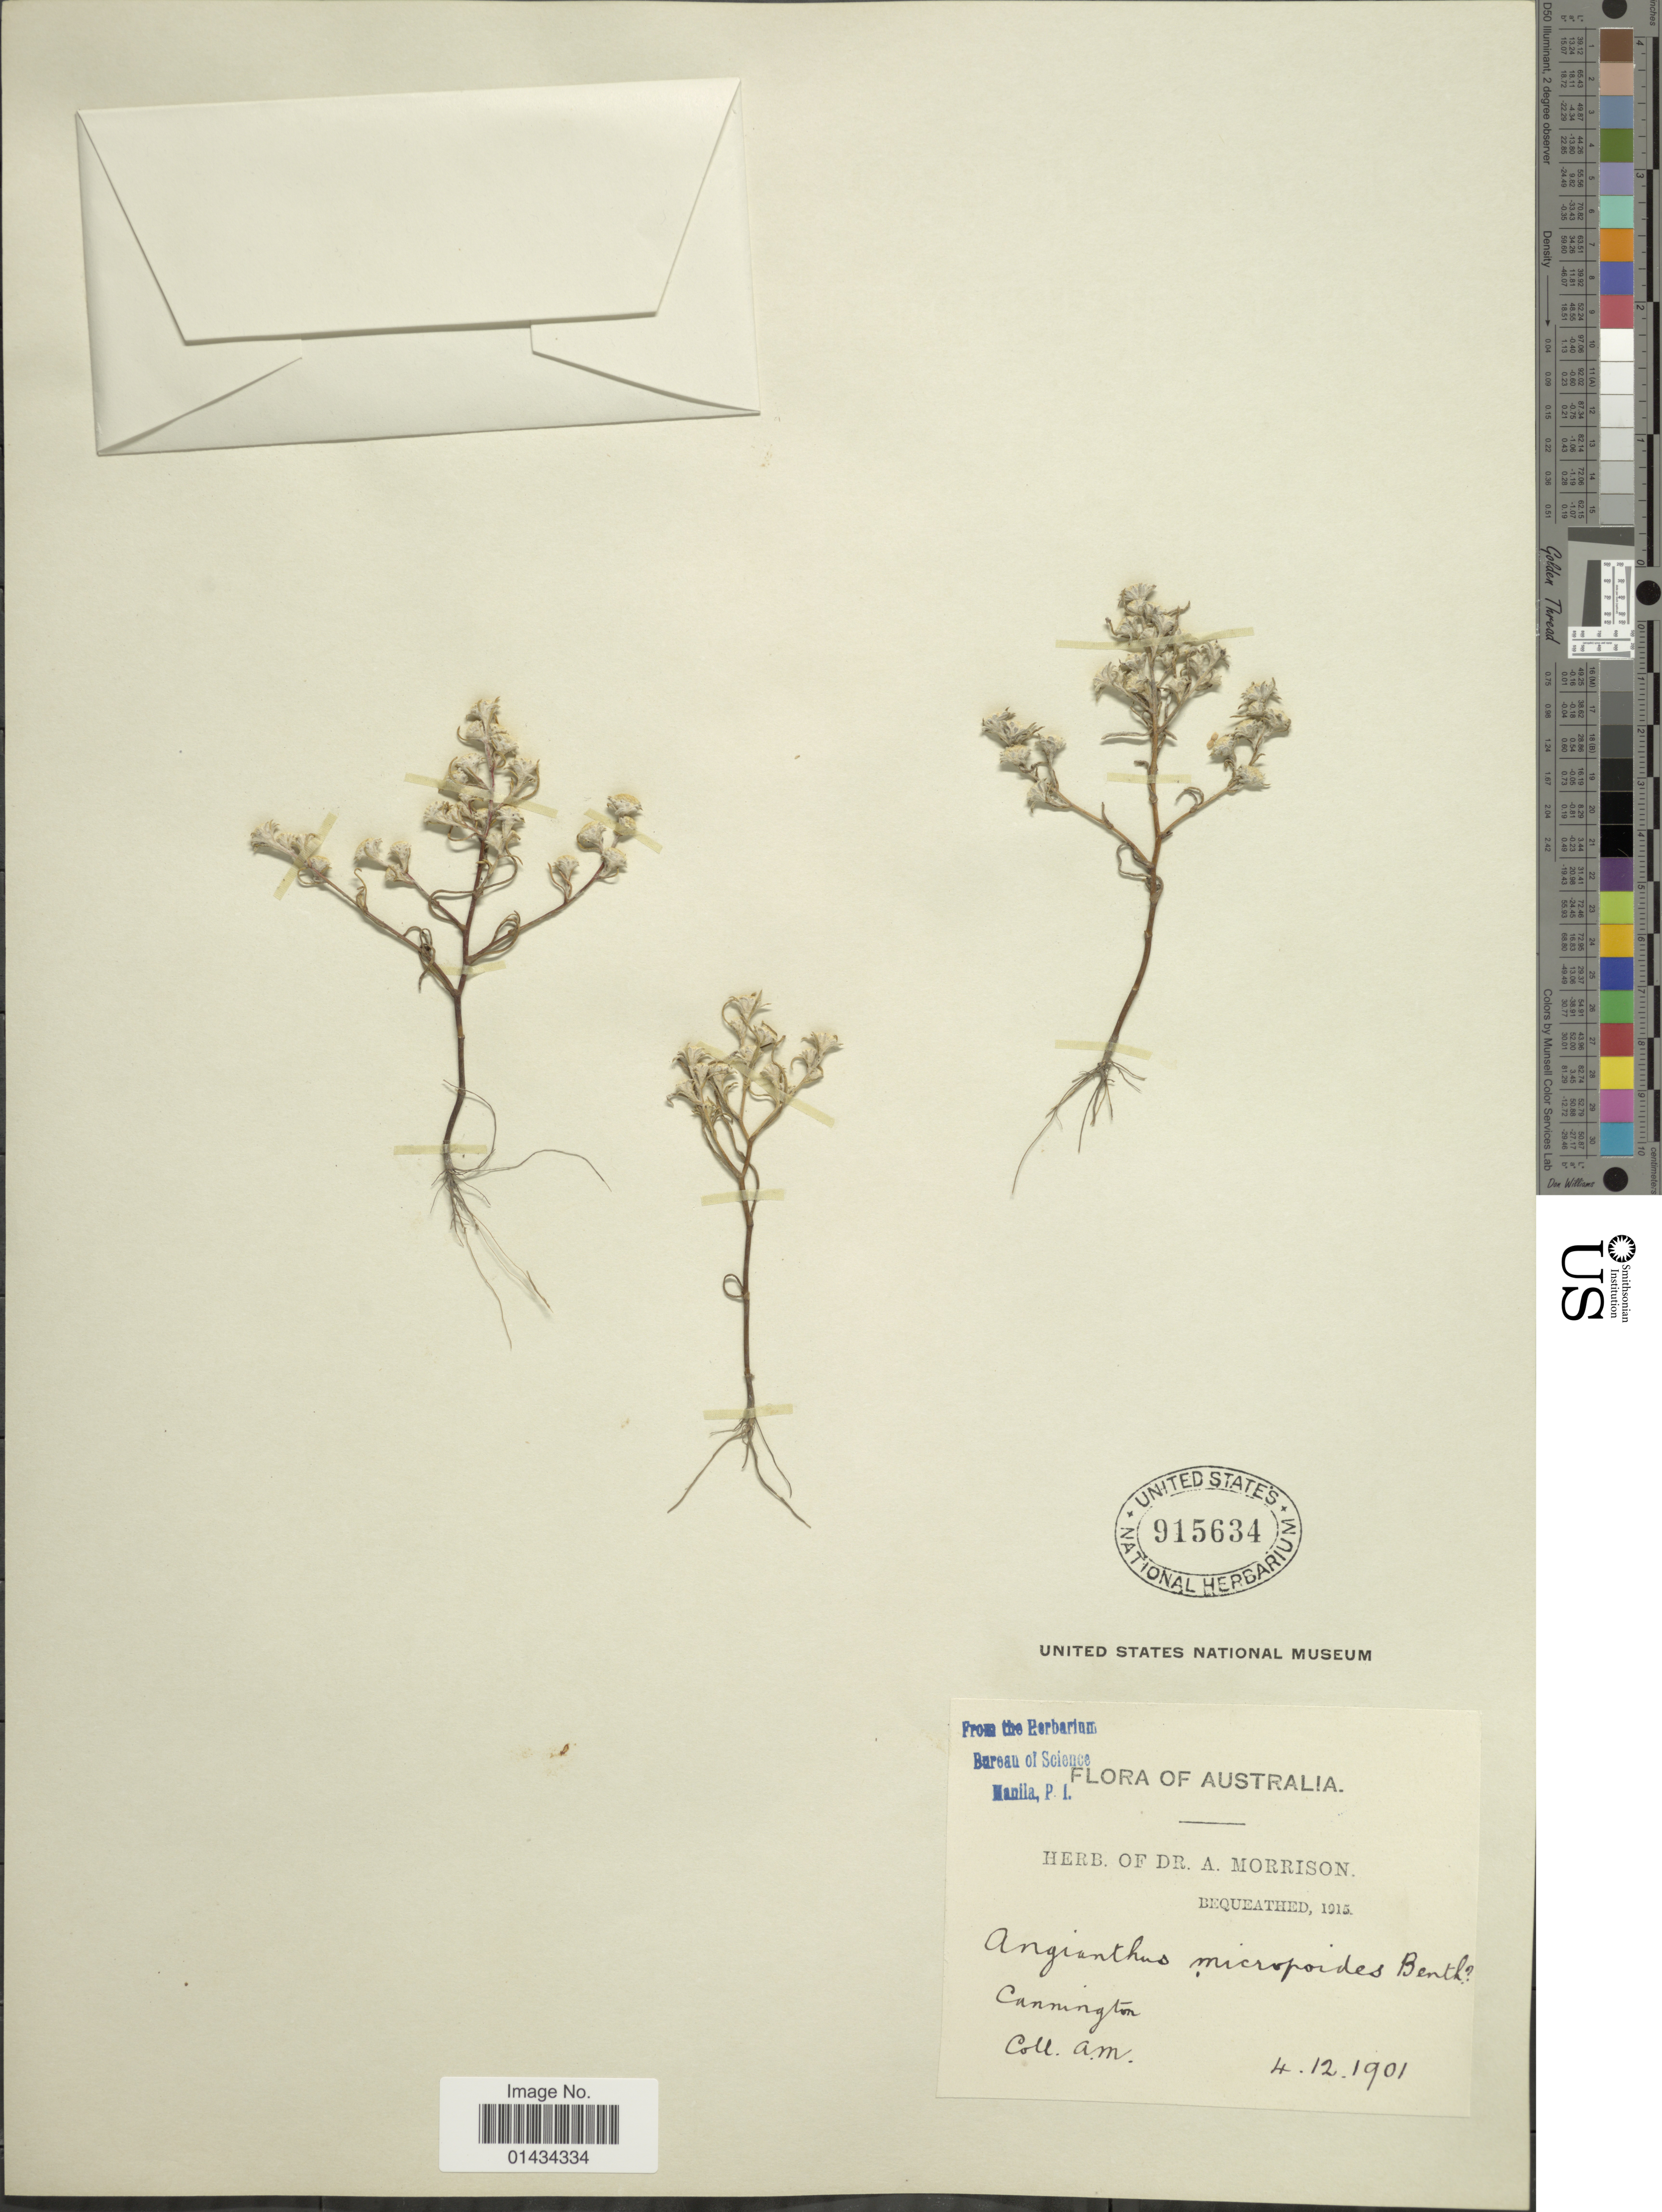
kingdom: Plantae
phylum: Tracheophyta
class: Magnoliopsida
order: Asterales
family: Asteraceae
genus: Angianthus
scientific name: Angianthus micropodioides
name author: (Benth.) Benth.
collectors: A. Morrison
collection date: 1901-12-04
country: Australia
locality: Cannington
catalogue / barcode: US 915634